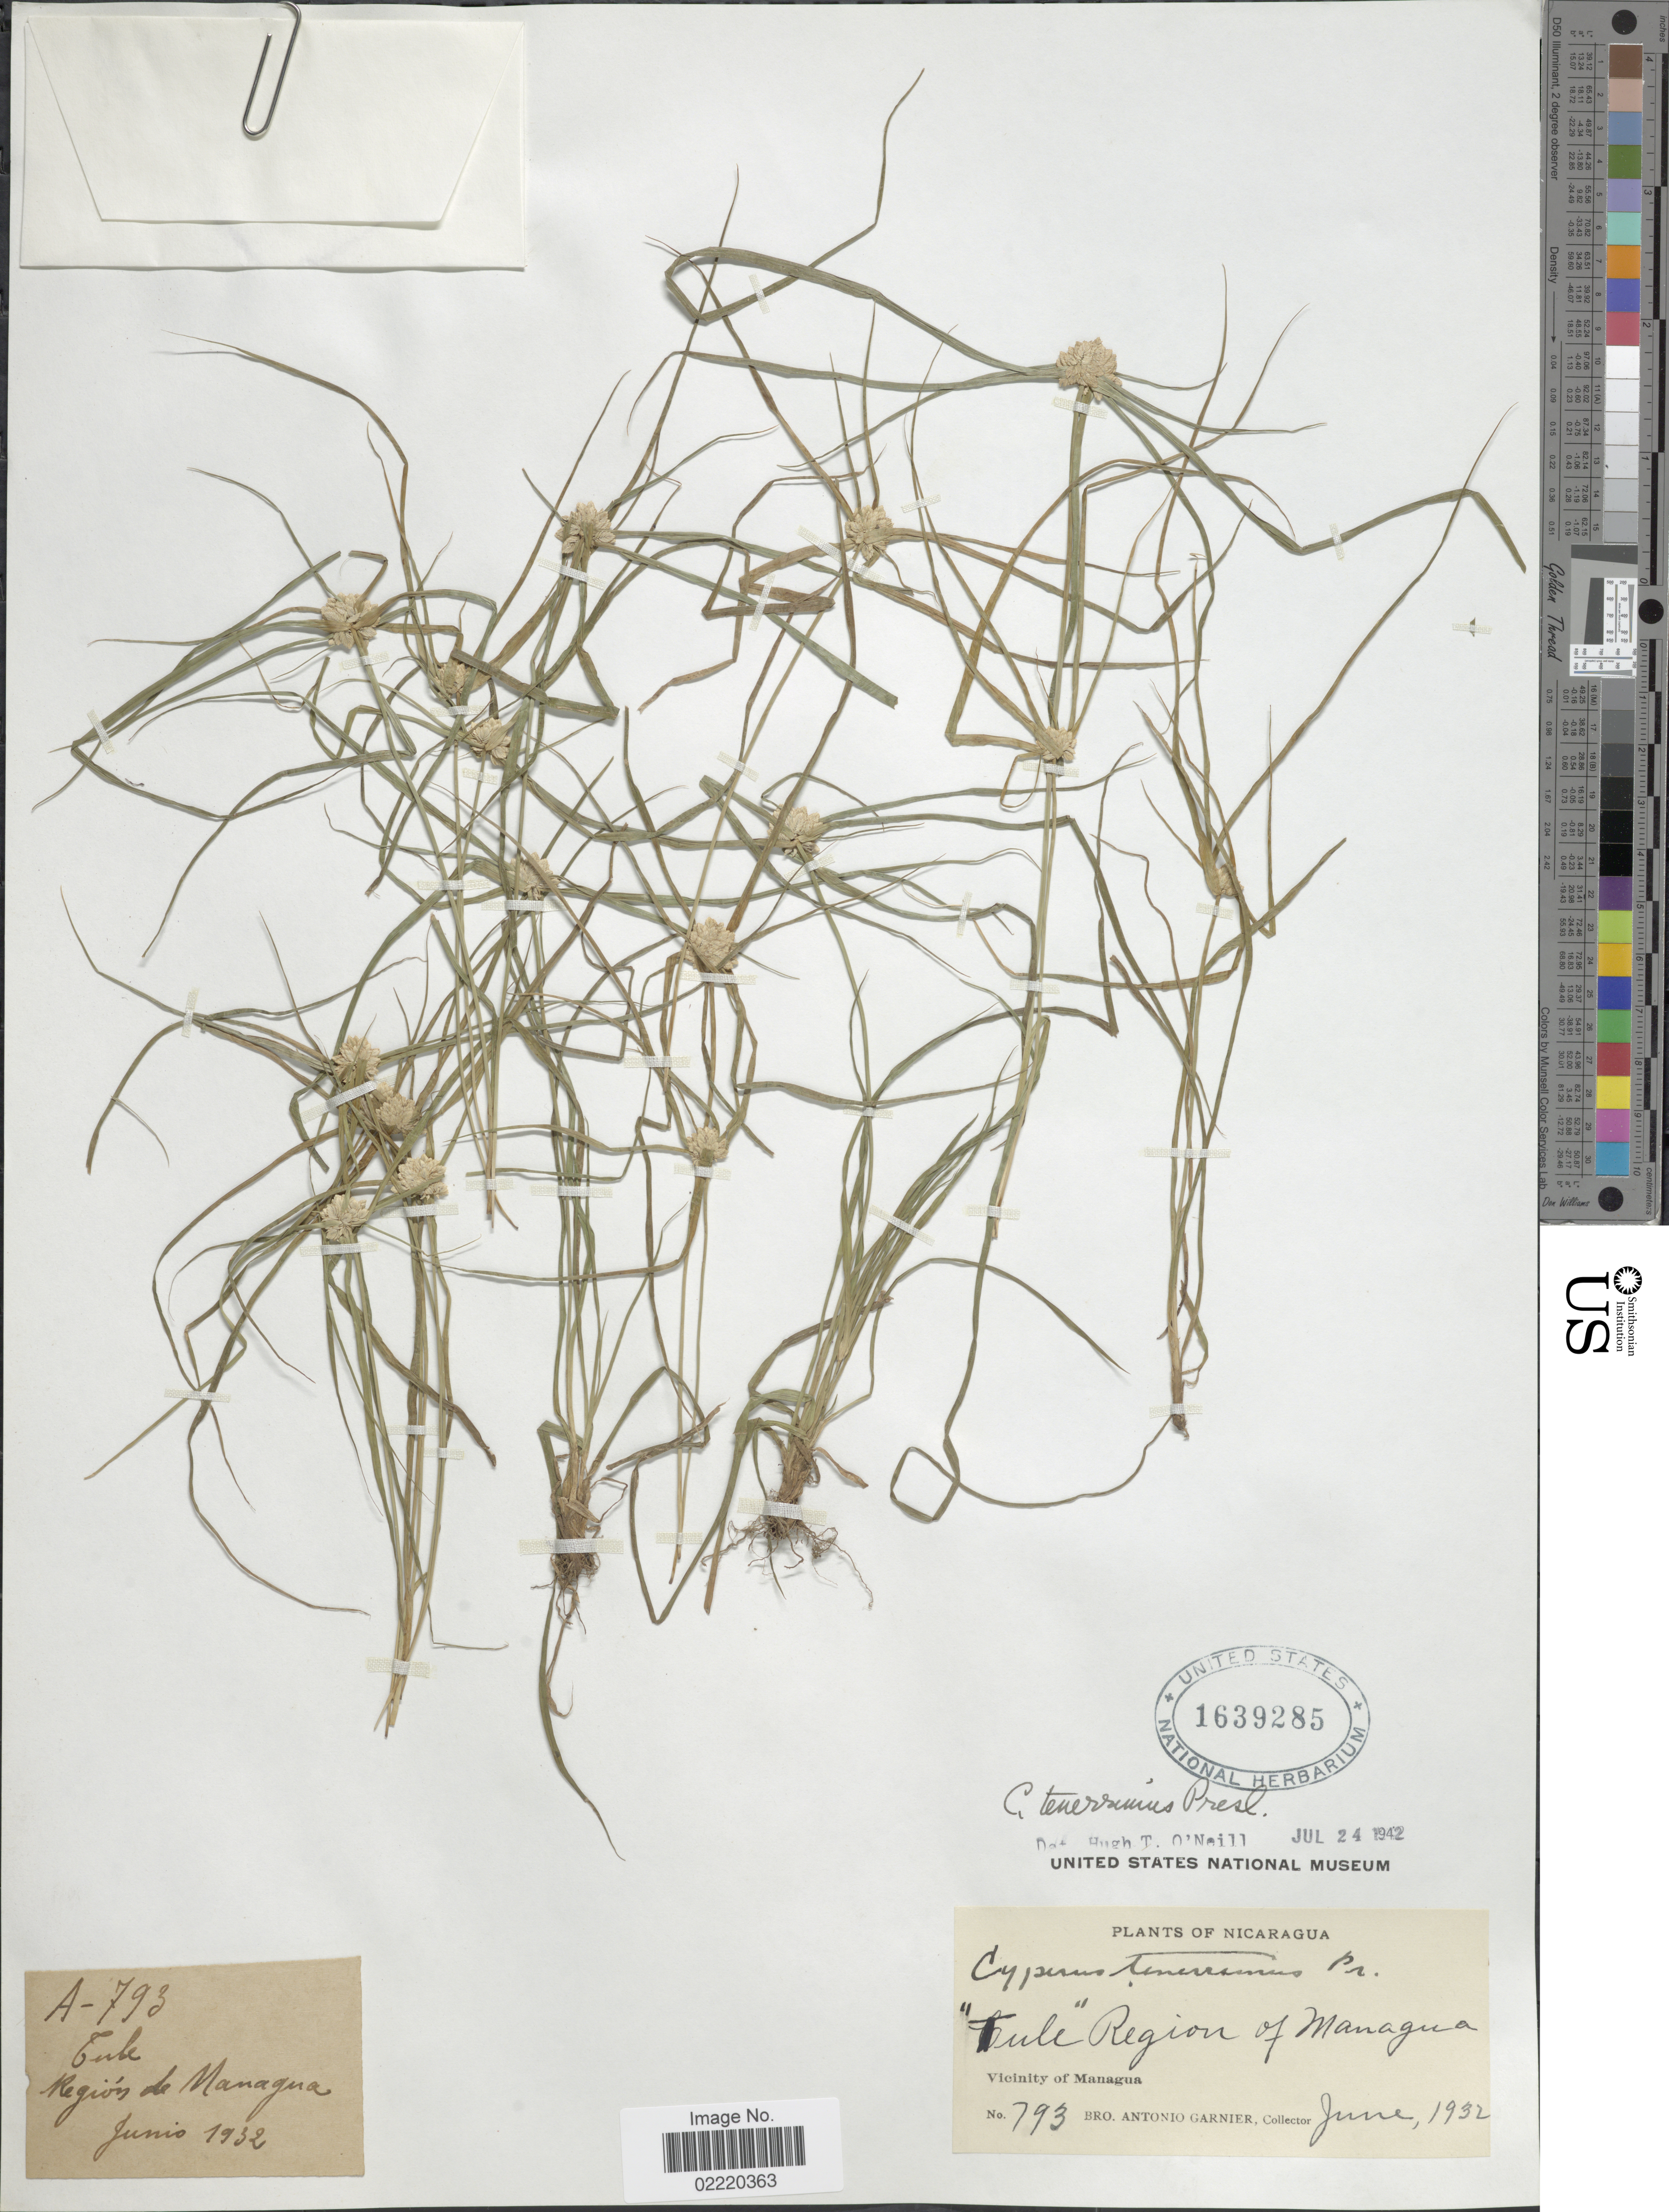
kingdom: Plantae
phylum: Tracheophyta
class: Liliopsida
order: Poales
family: Cyperaceae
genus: Cyperus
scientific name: Cyperus tenerrimus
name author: J. Presl & C. Presl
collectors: Bro. A. Garnier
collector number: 793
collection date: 1932-06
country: Nicaragua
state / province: Managua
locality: Tule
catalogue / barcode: US 1639285